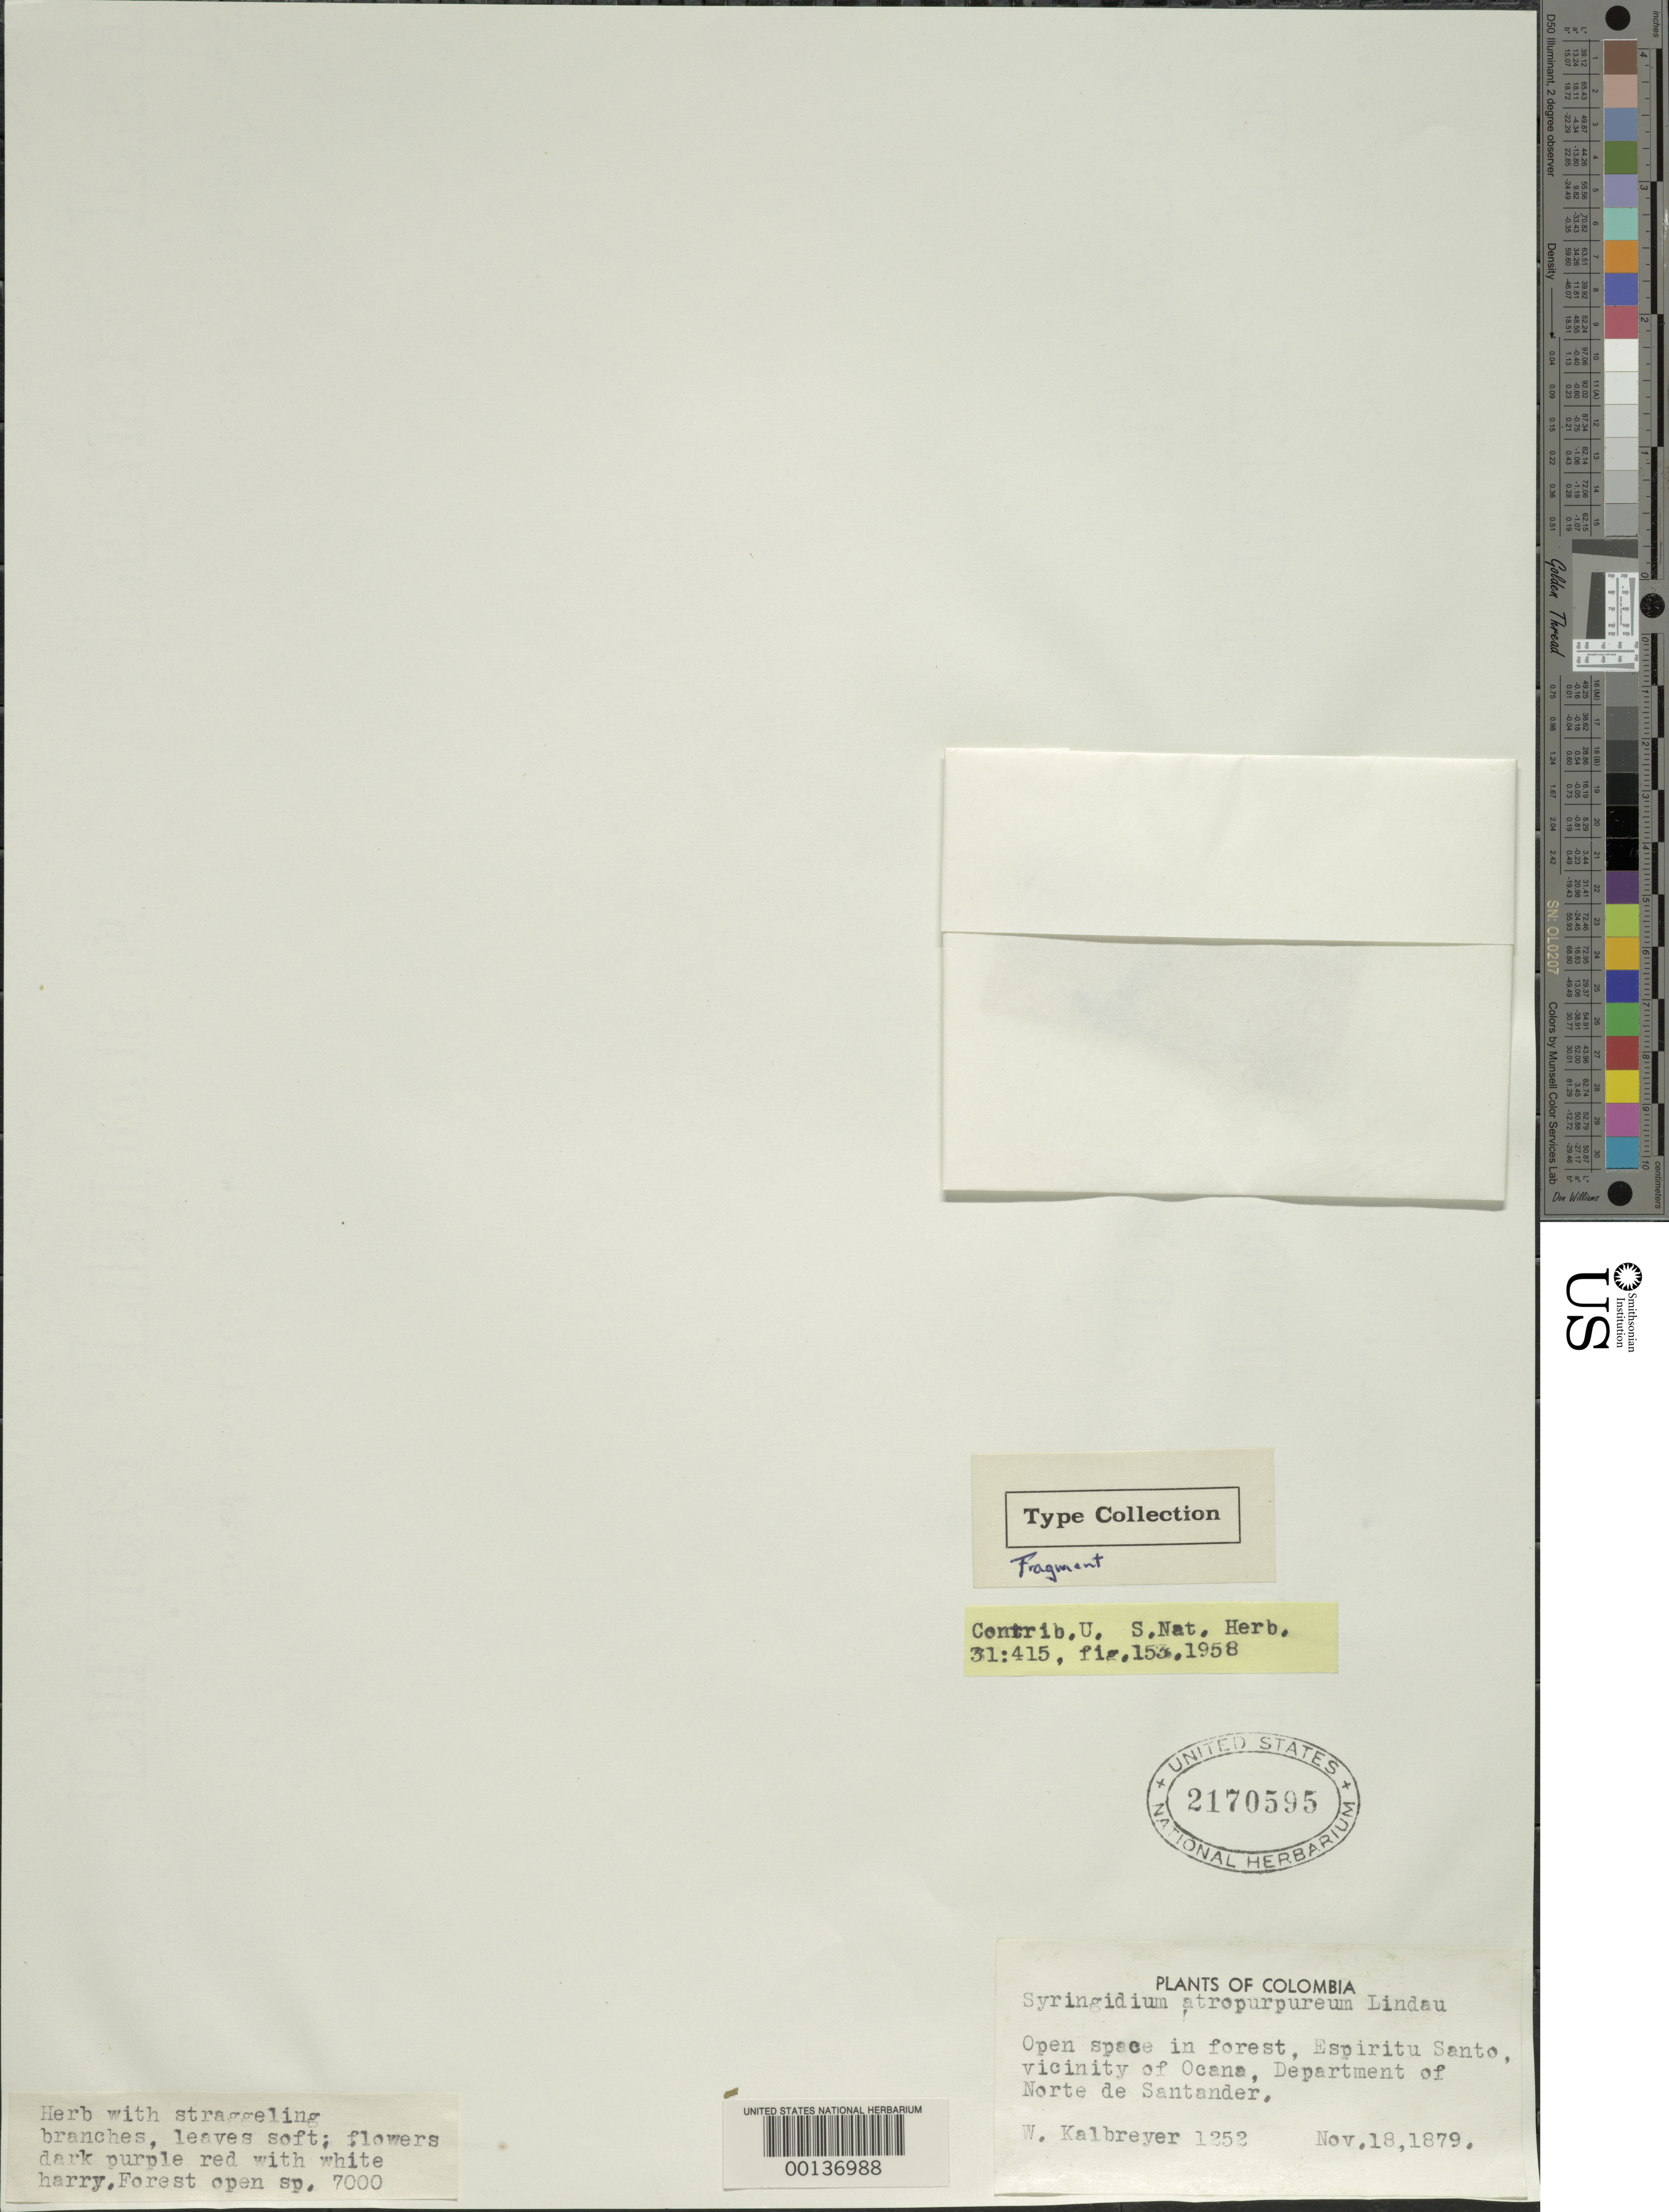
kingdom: Plantae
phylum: Tracheophyta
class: Magnoliopsida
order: Lamiales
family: Acanthaceae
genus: Syringidium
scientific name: Syringidium atropupureum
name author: Lindau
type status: Type Fragment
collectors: W. Kalbreyer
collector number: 1252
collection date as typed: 18 Nov 1897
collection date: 1897-11-18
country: Colombia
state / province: Santander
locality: Espirito Santo.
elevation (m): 2500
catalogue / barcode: US 2170595